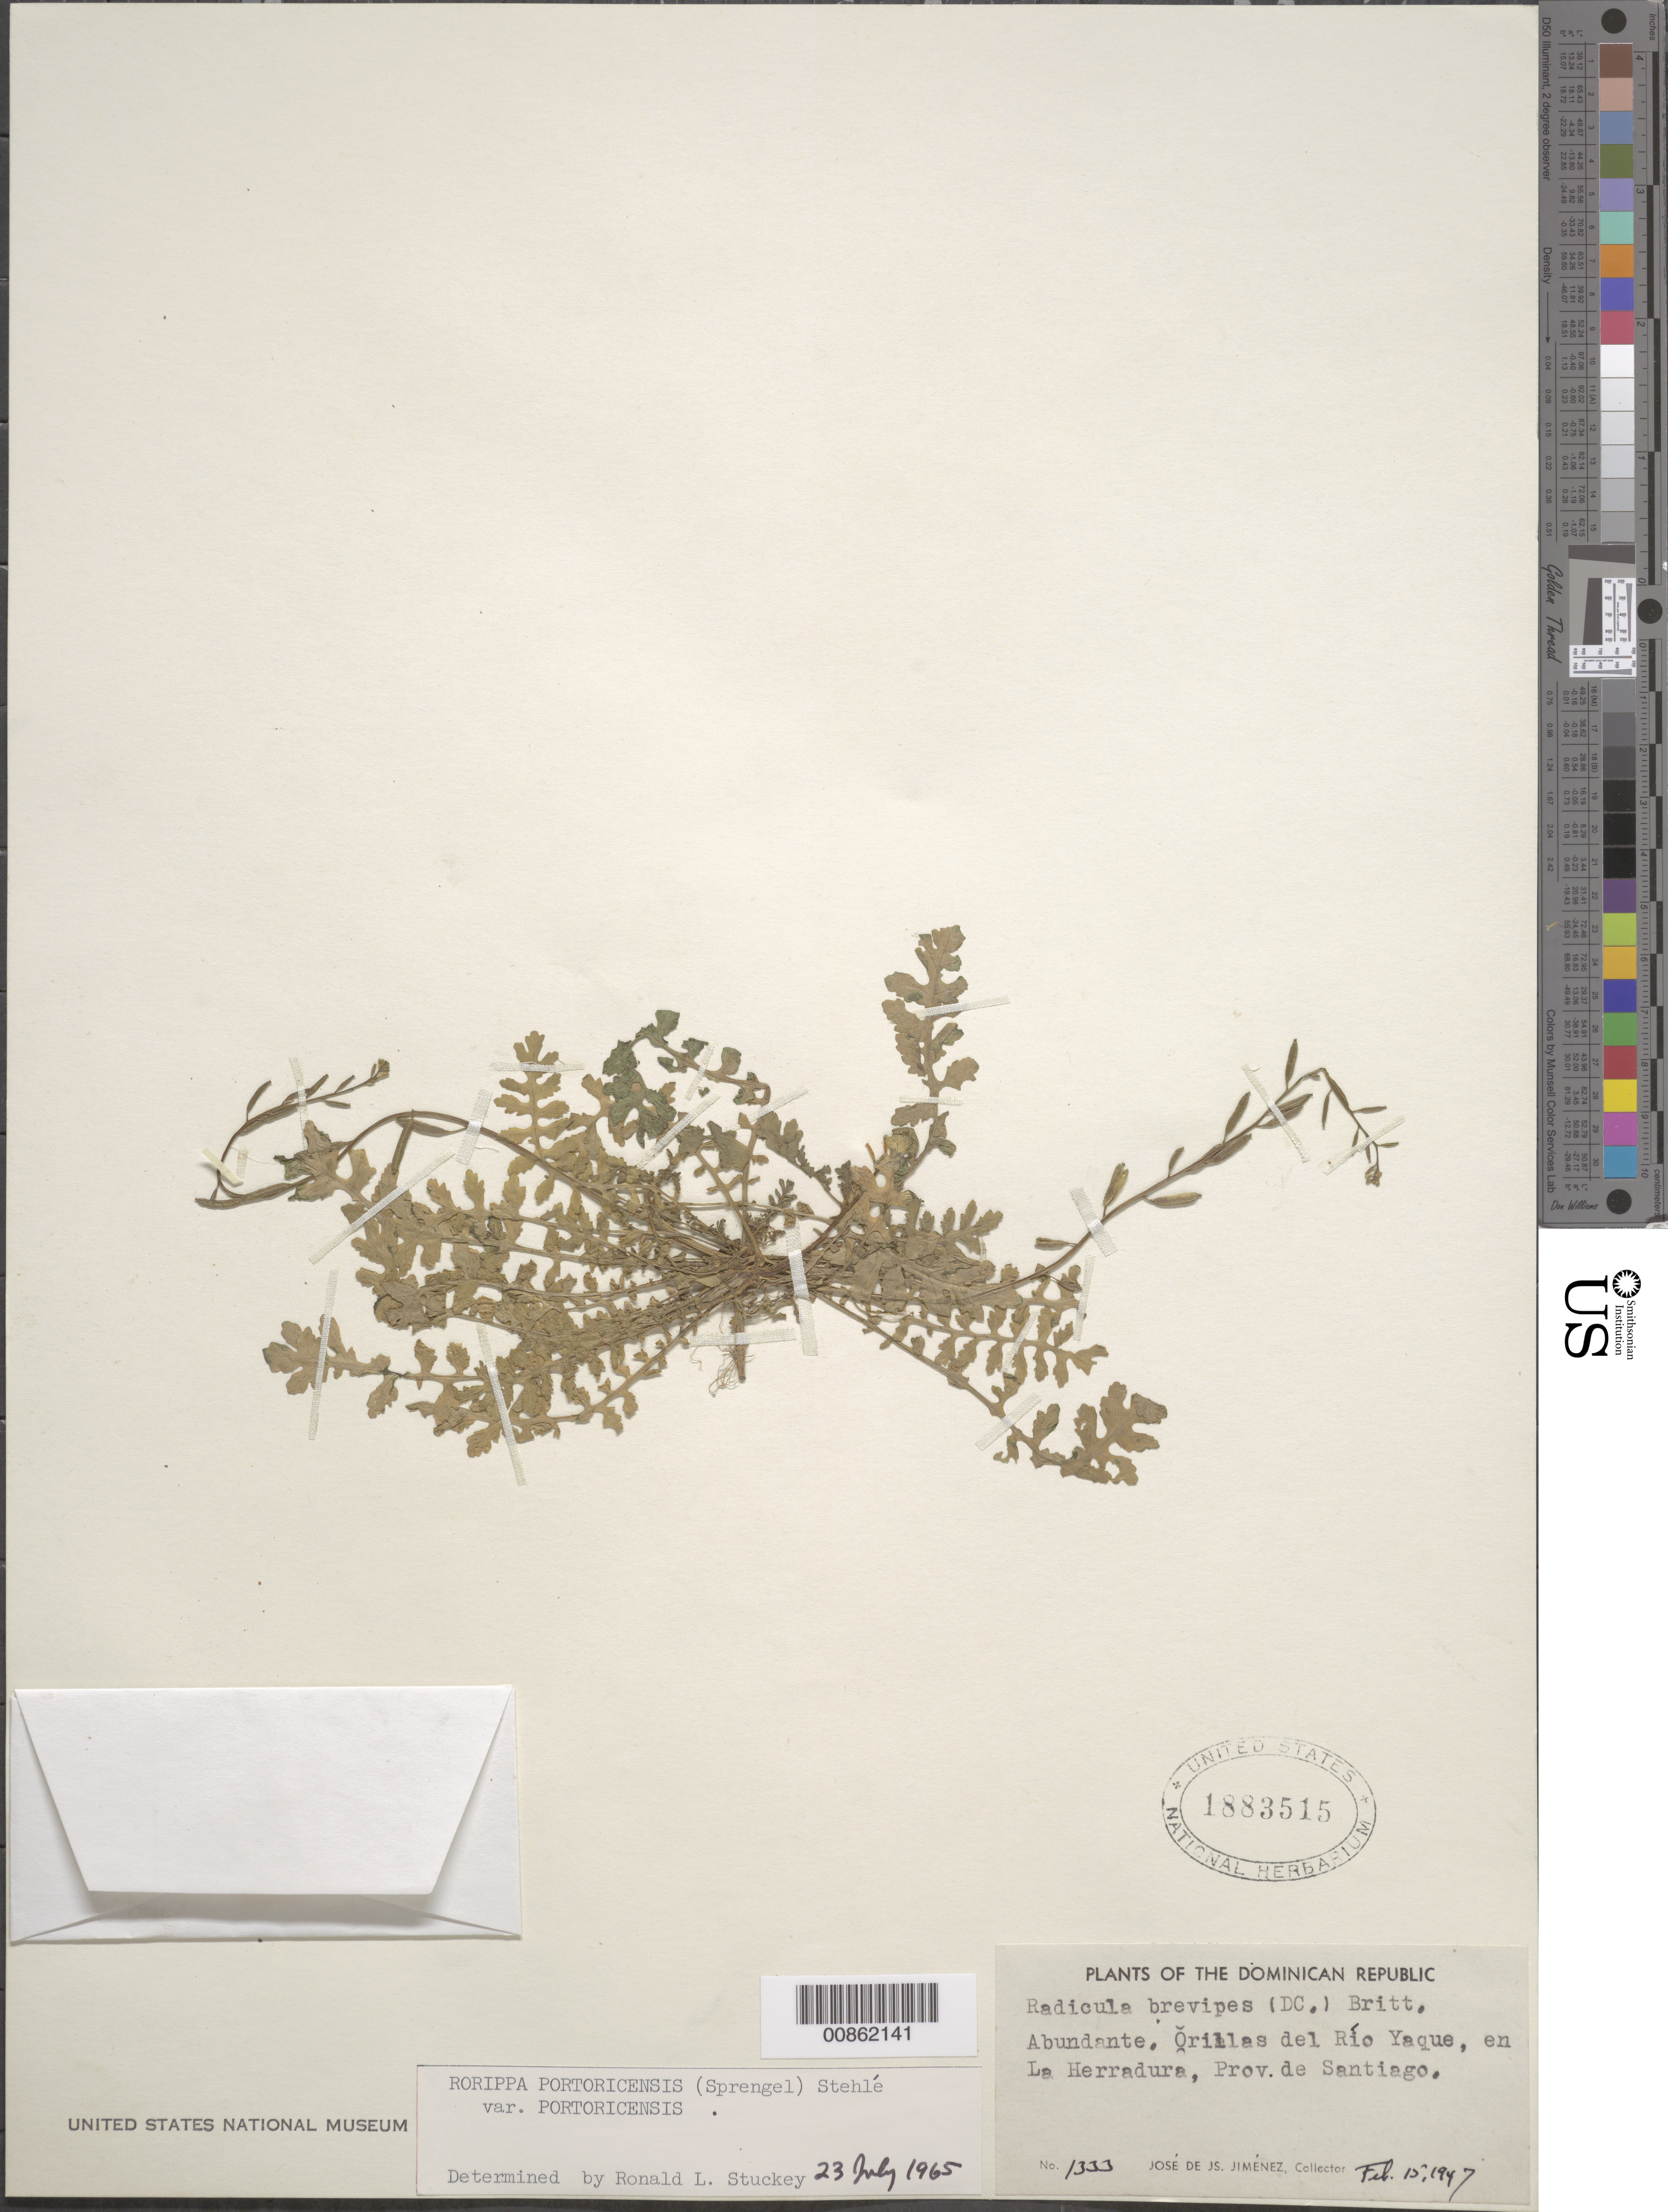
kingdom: Plantae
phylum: Tracheophyta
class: Magnoliopsida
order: Brassicales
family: Brassicaceae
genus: Rorippa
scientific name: Rorippa portoricensis var. portoricensis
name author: (Spreng.) Stehlé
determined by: Stuckey, R. L.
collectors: J. J. Jiménez Almonte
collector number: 1333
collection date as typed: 15 Feb 1947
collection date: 1947-02-15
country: Dominican Republic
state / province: Santiago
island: Hispaniola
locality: Orillas del Río Yaque, en La Herradura.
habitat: Orillas del río.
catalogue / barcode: US 1883515